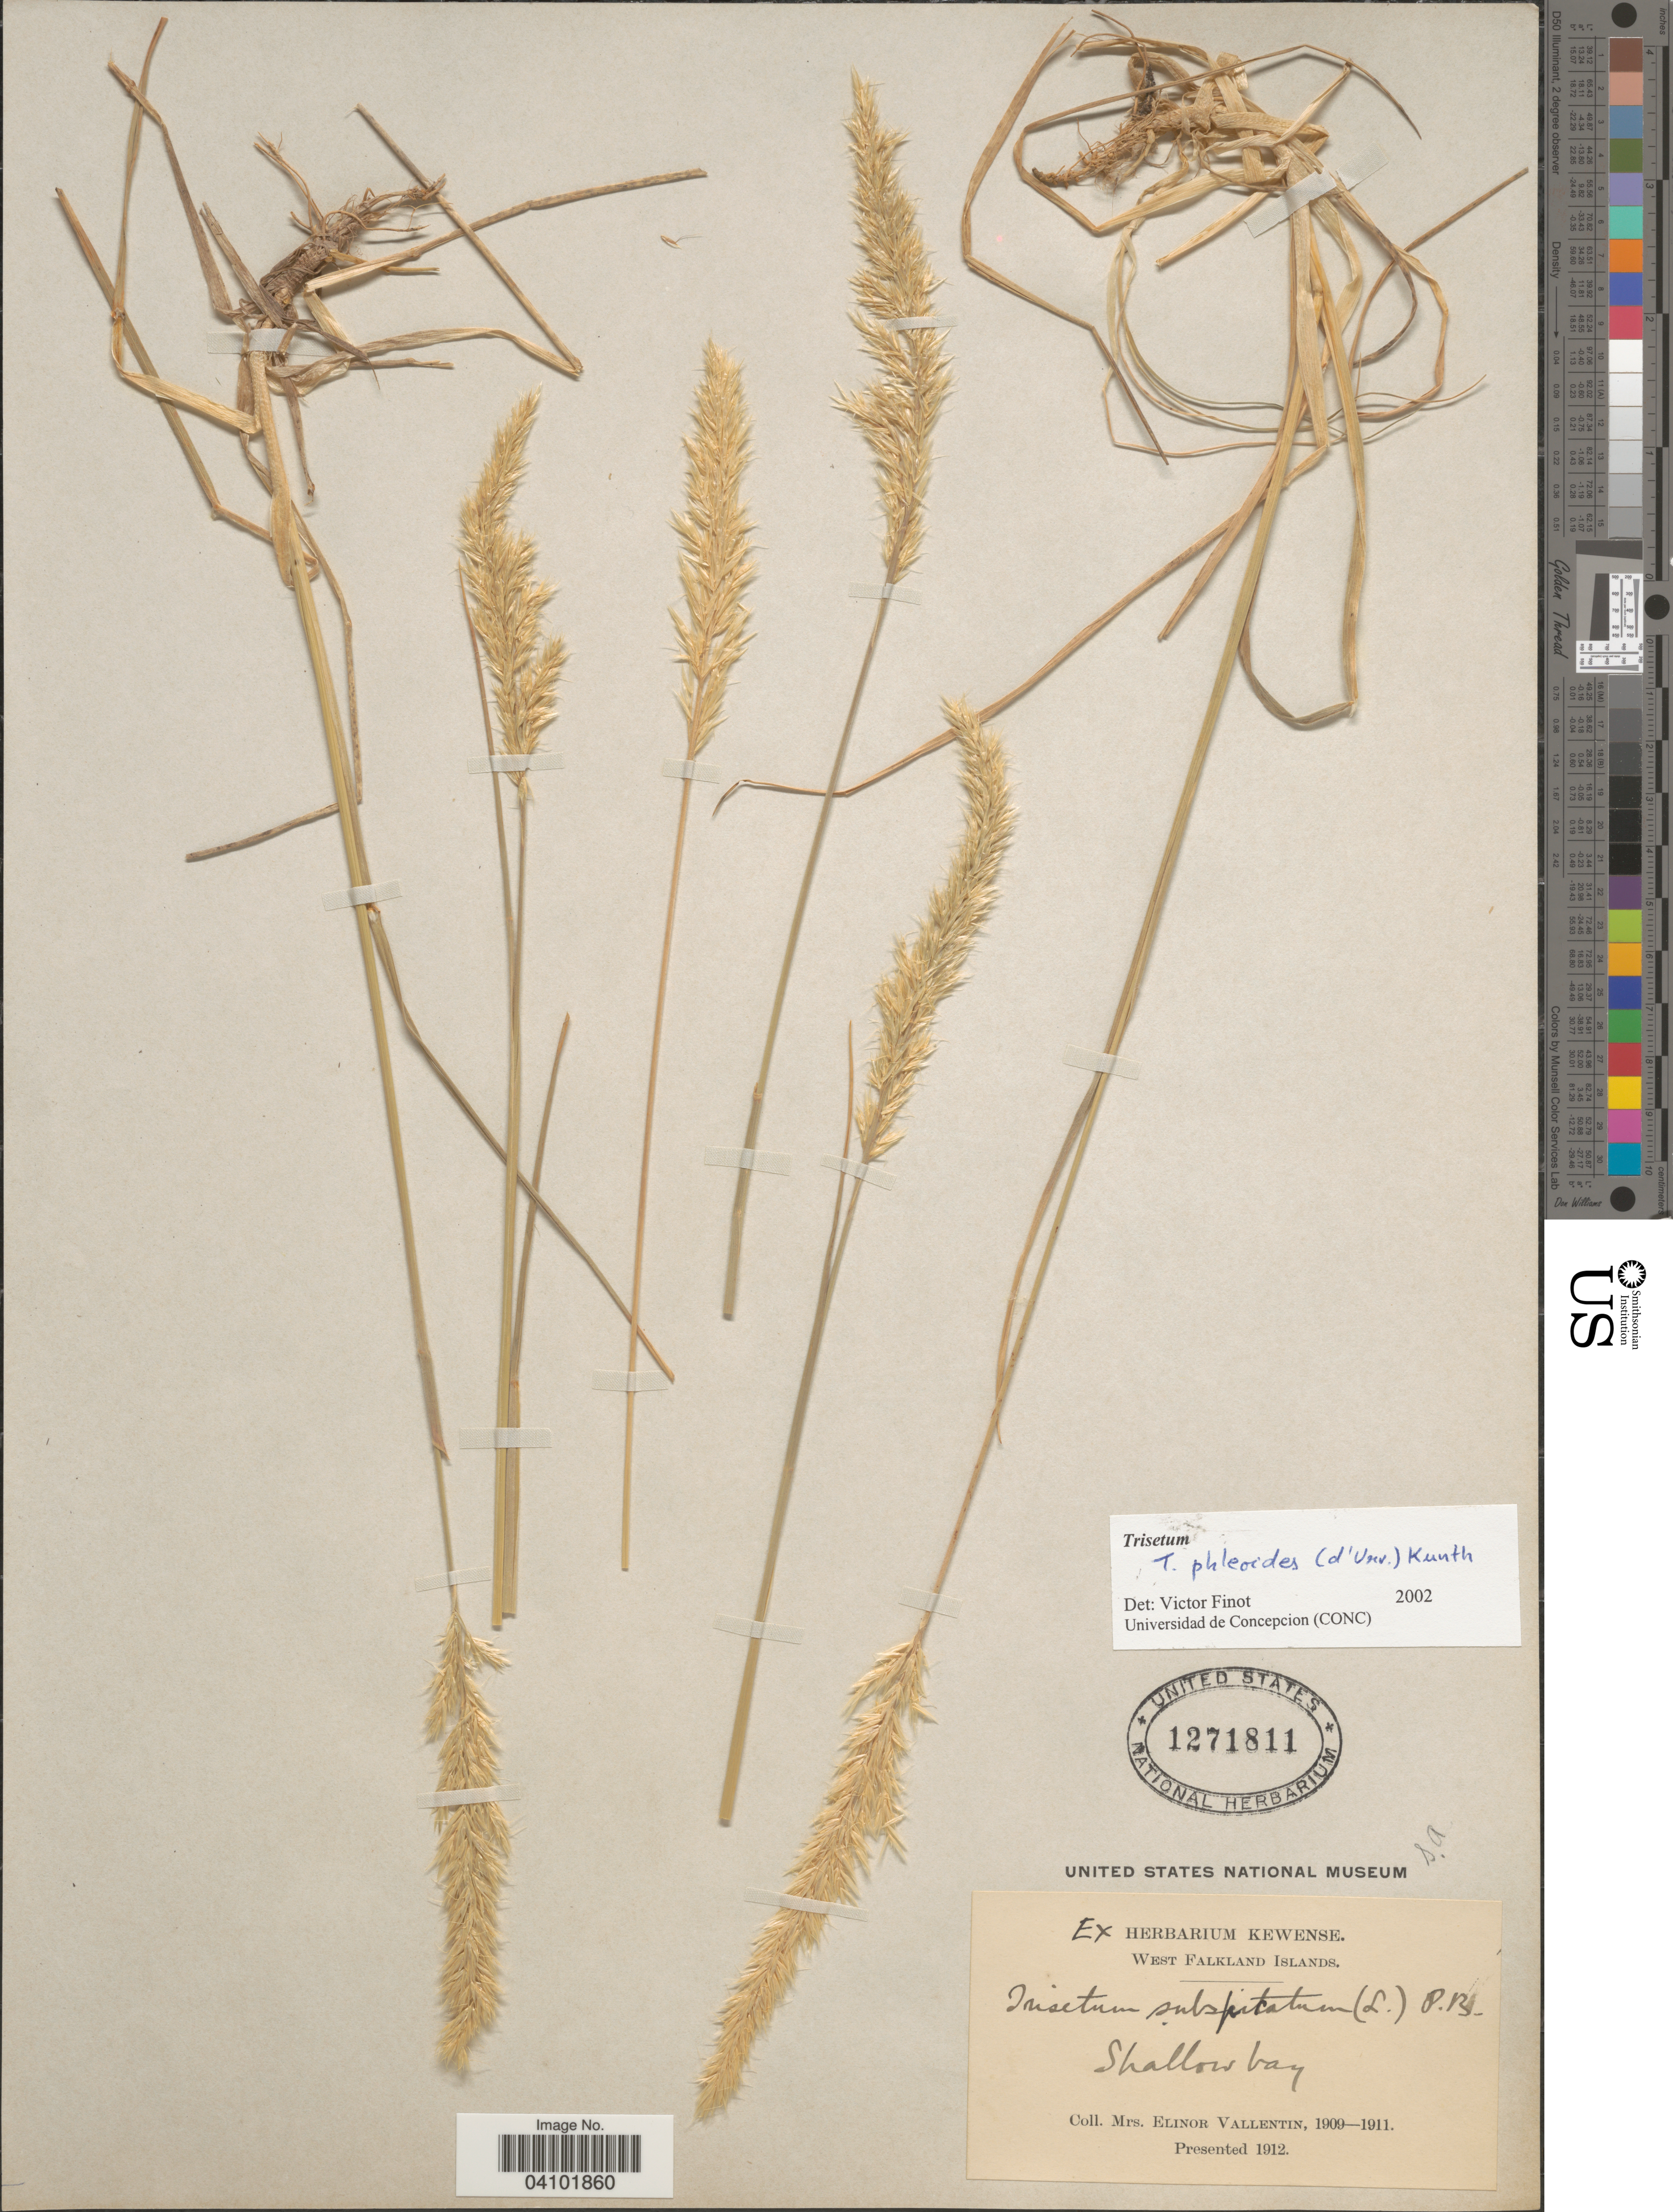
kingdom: Plantae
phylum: Tracheophyta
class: Liliopsida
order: Poales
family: Poaceae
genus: Koeleria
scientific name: Koeleria spicata subsp. phleoides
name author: (d'Urv.) Barberá et al.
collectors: E. Vallentin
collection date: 1909/1911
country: Falkland Islands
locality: West Falkland Islands [unsure placement]. Shallow bay.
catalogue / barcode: US 1271811